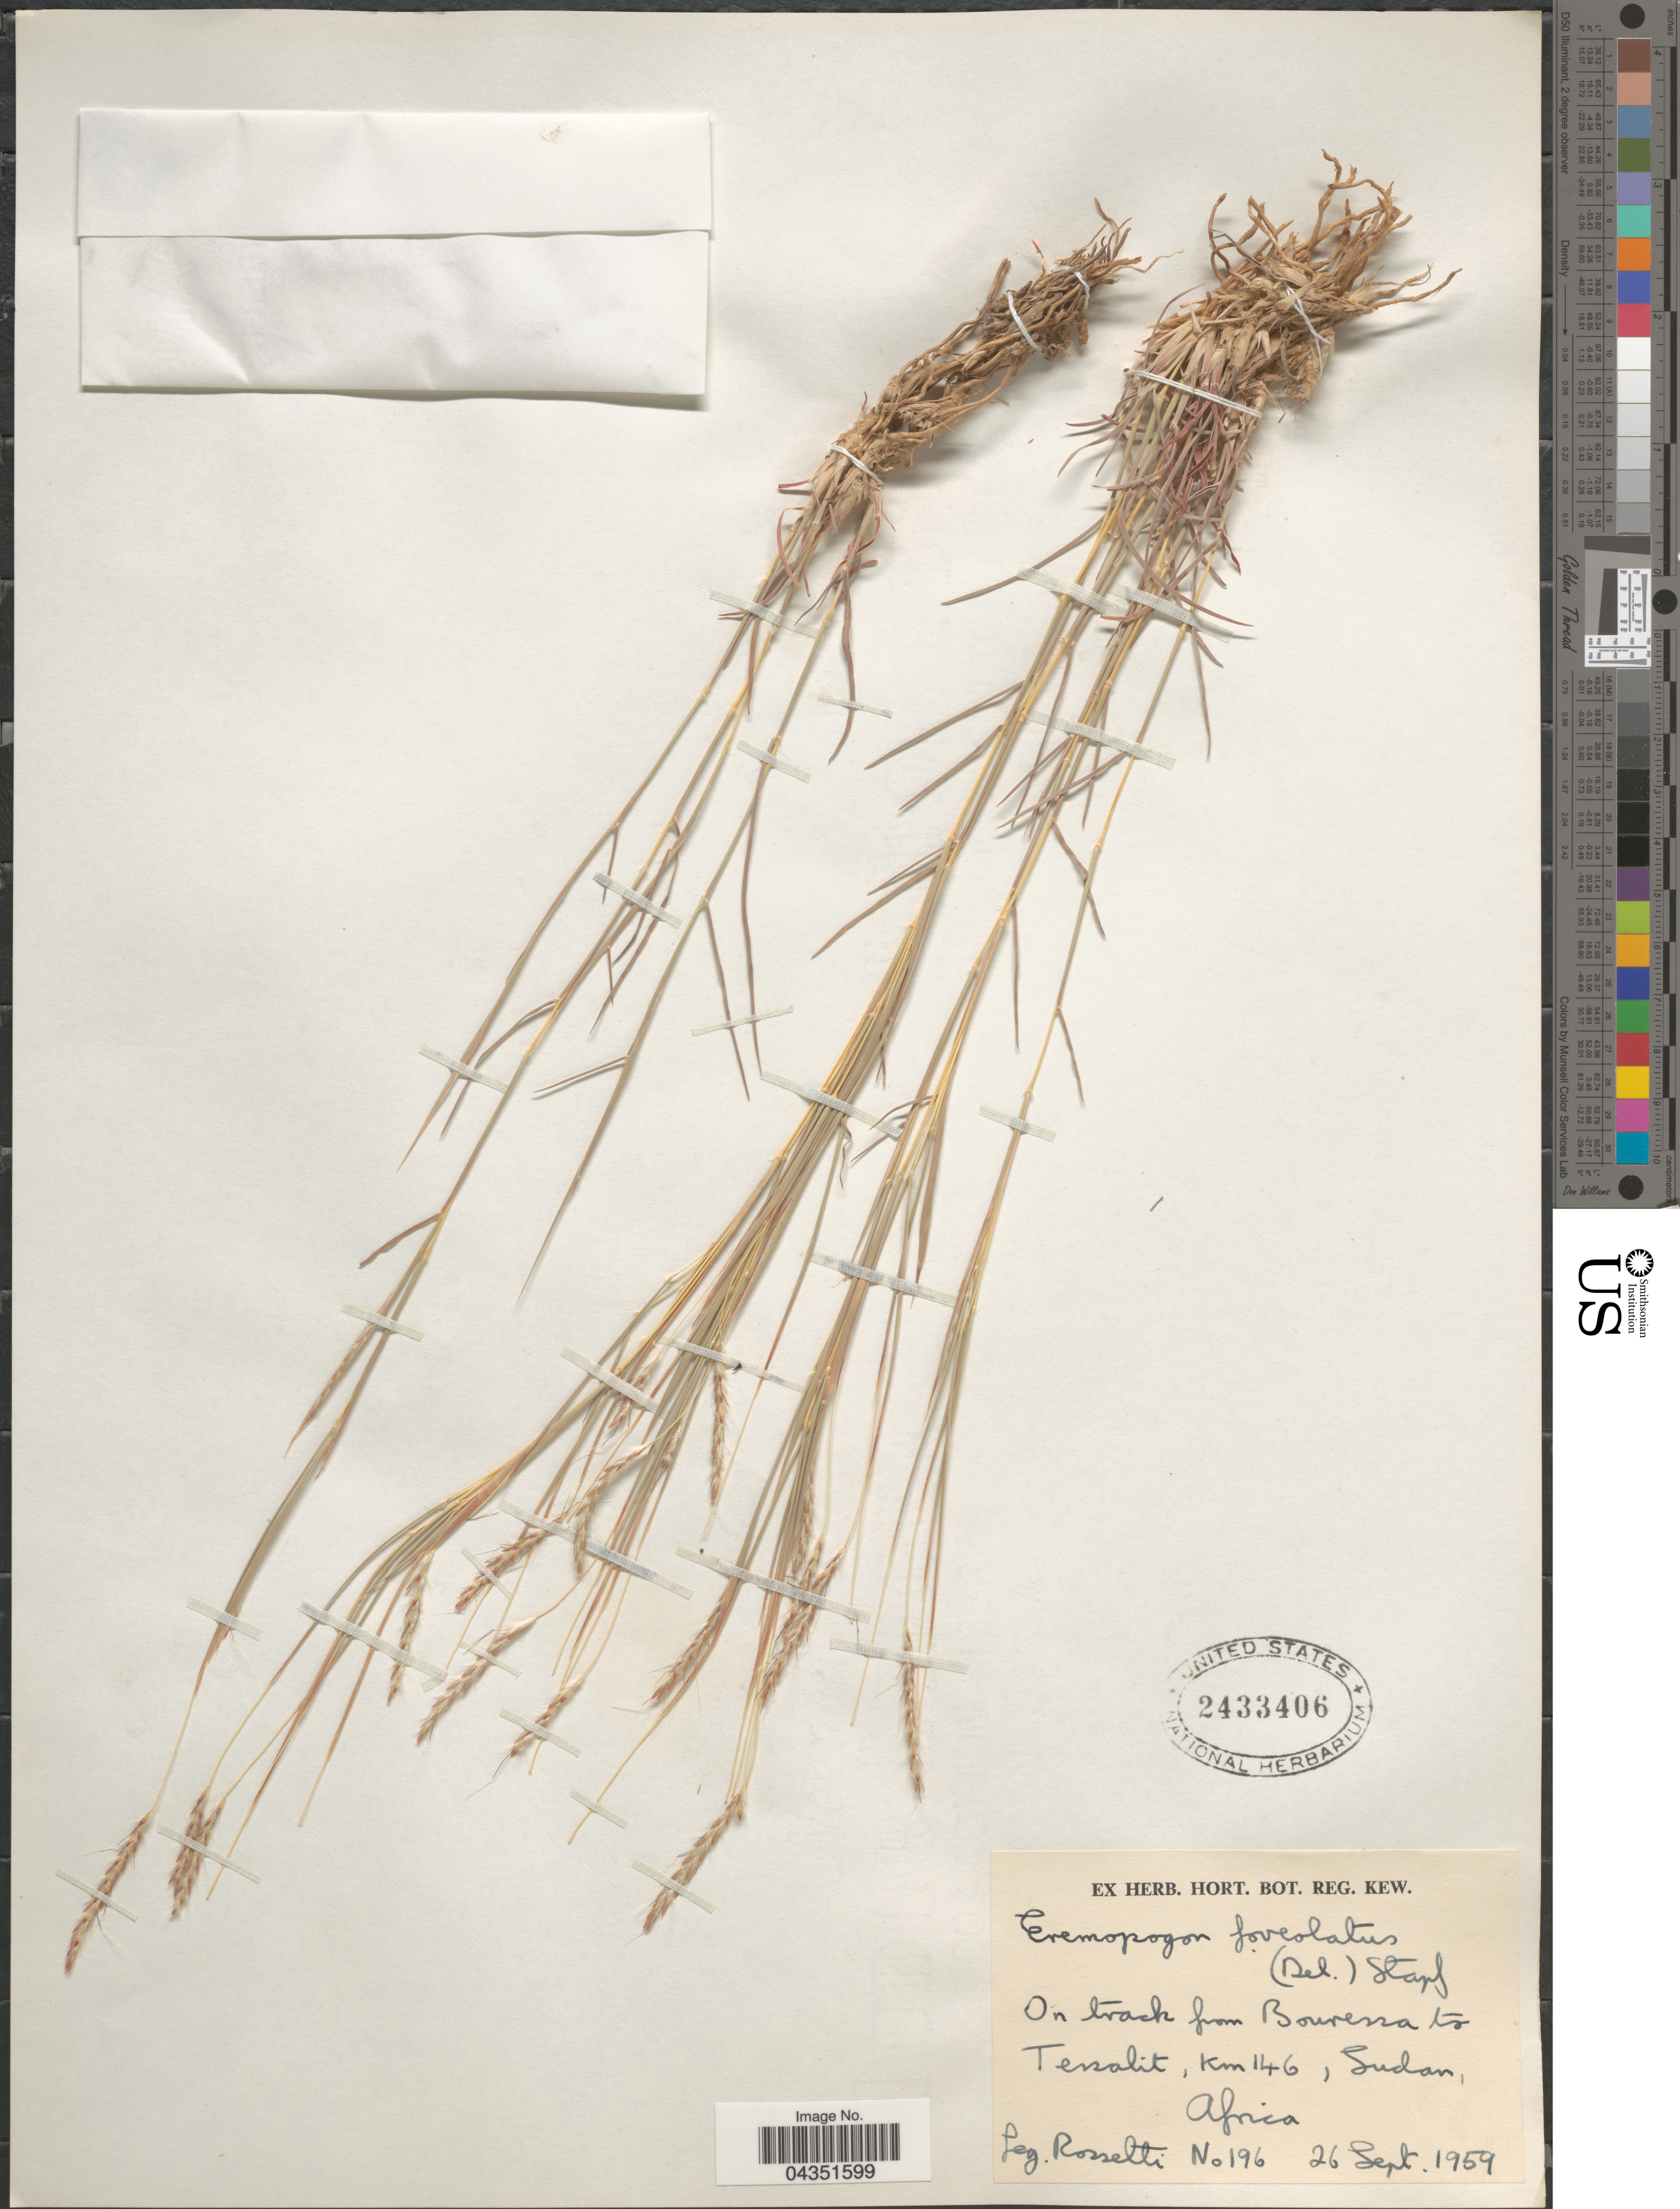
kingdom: Plantae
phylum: Tracheophyta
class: Liliopsida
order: Poales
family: Poaceae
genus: Eremopogon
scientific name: Eremopogon foveolatus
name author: (Delile) Stapf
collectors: Rossetti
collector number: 196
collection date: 1959-09-26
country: Sudan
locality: On track from Bouressa to Tessalit, Km 146.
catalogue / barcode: US 2433406